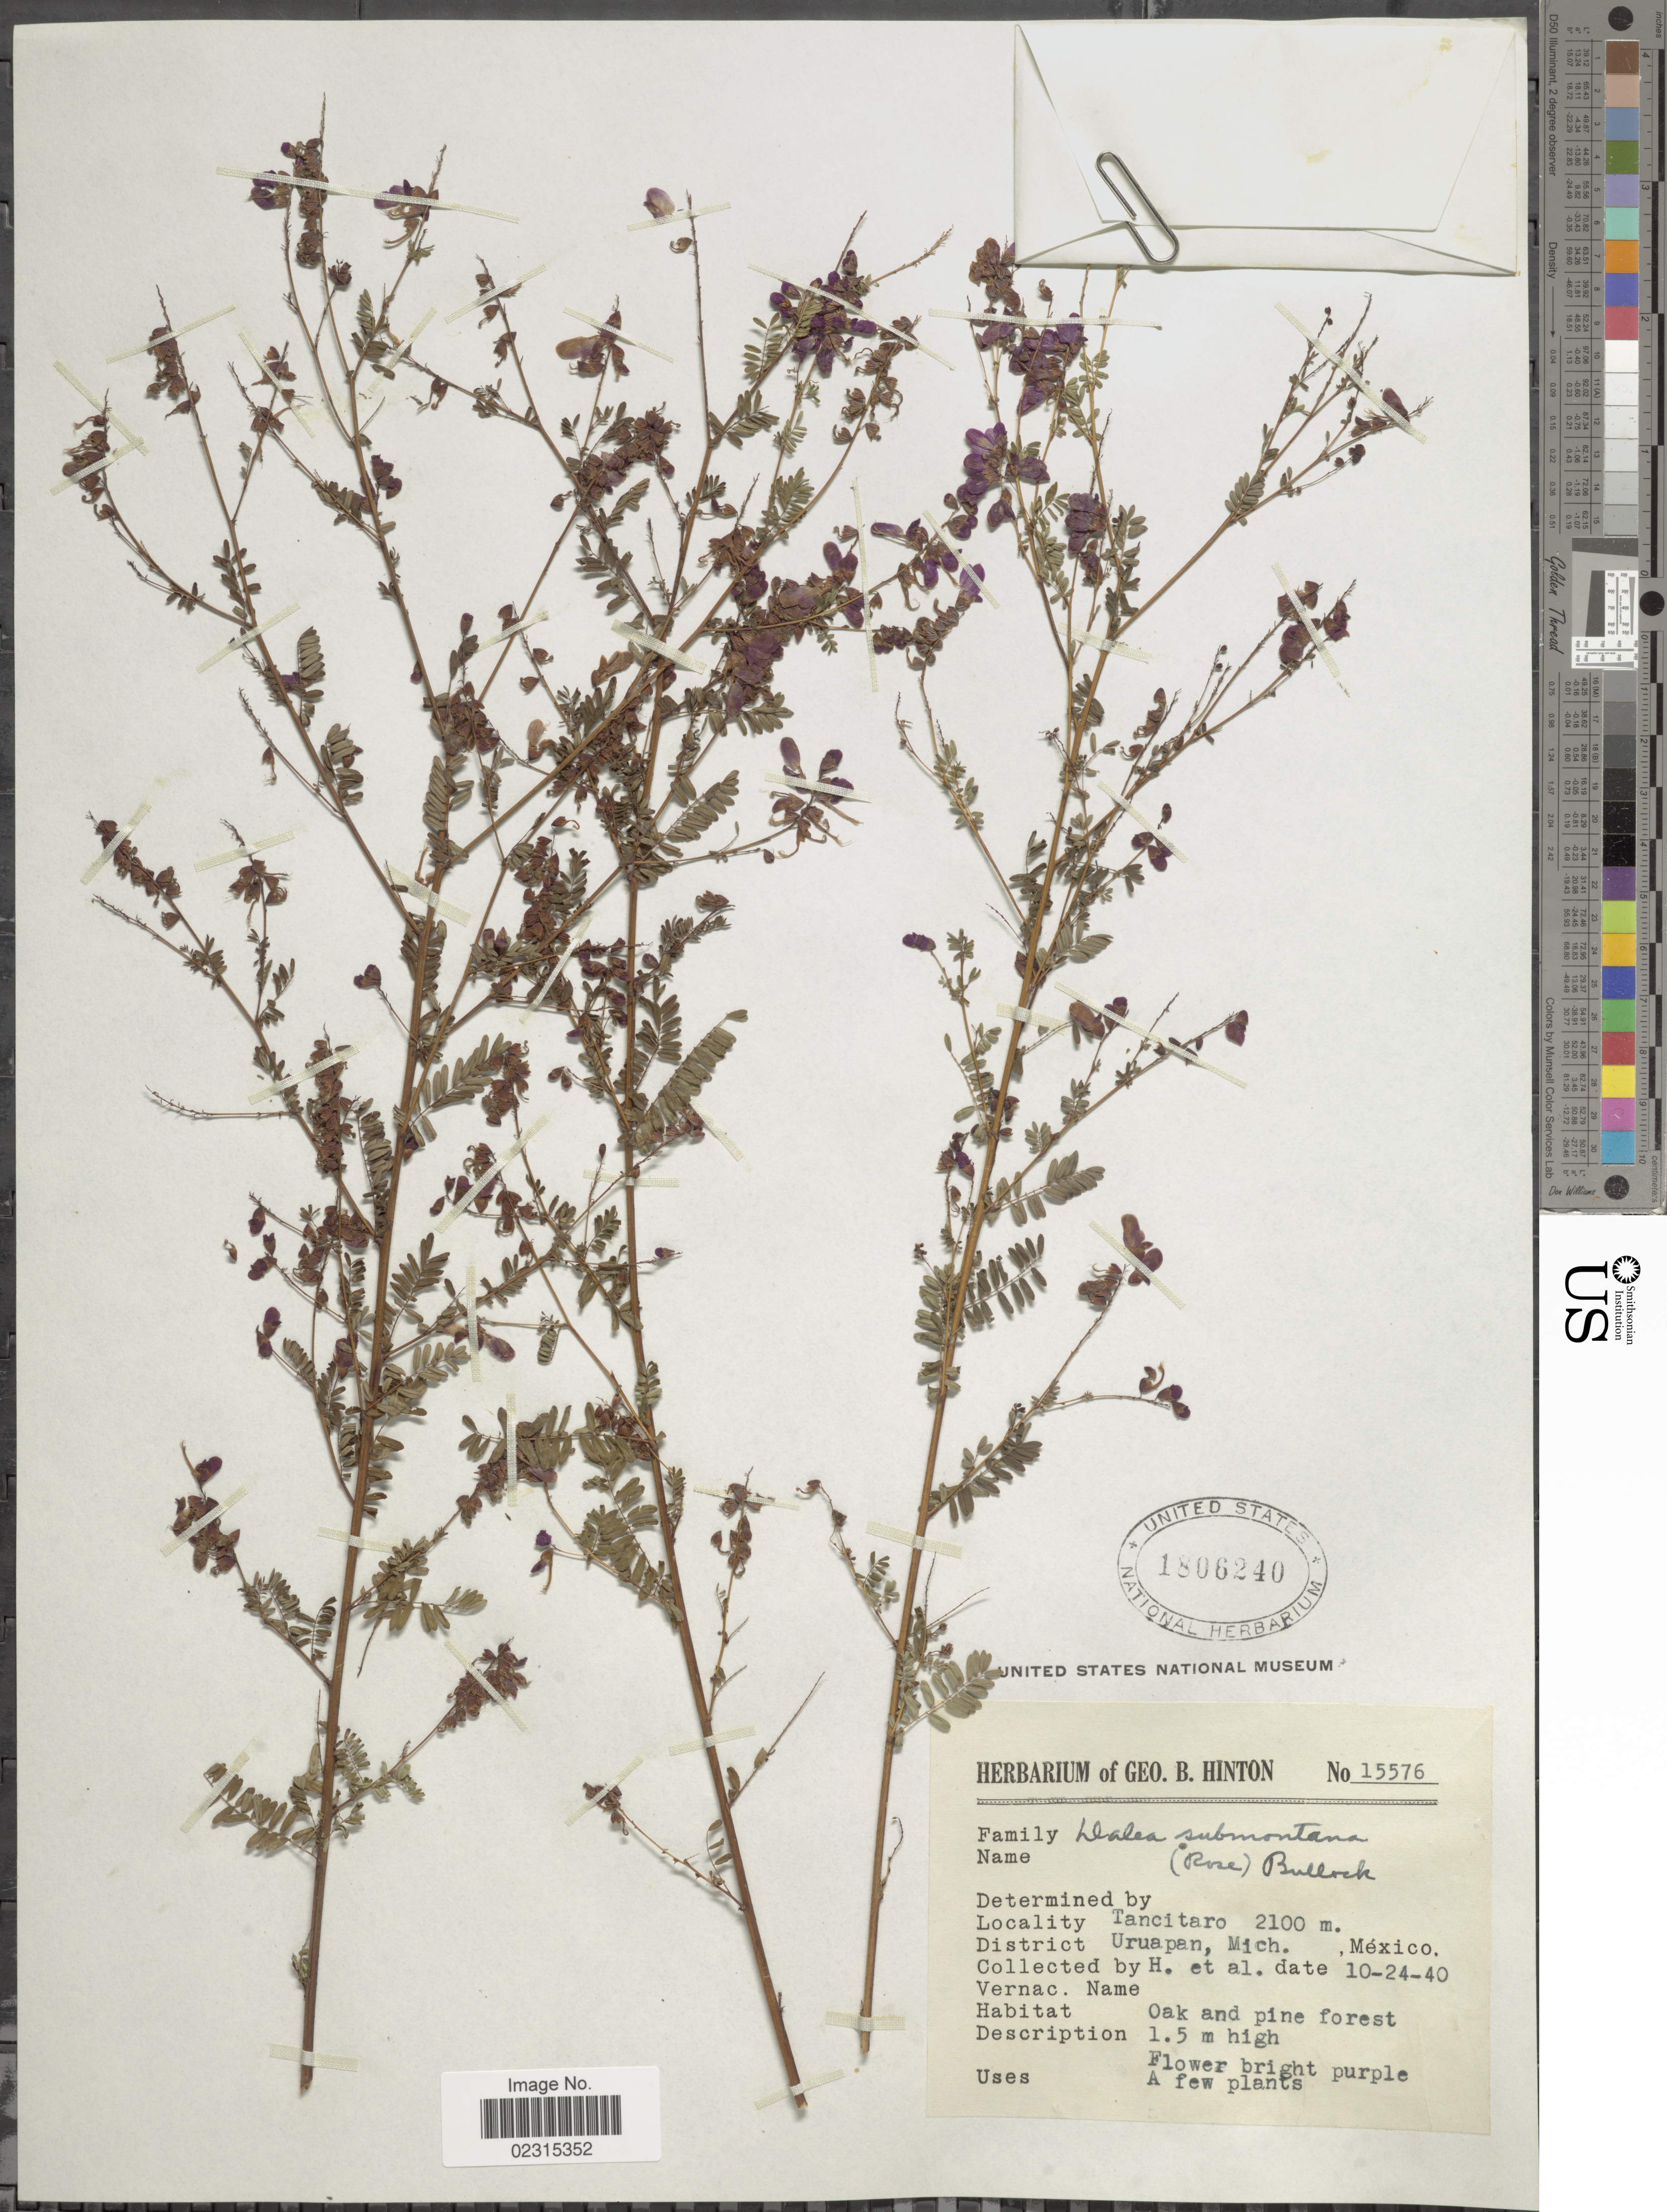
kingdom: Plantae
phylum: Tracheophyta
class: Magnoliopsida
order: Fabales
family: Fabaceae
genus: Marina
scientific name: Marina nutans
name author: (Cav.) Barneby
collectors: G. B. Hinton & et al.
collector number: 15576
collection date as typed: Transcribed d/m/y: 24/10/40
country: Mexico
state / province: Michoacán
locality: Tancitaro, District Uruapan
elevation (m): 2100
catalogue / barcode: US 1806240